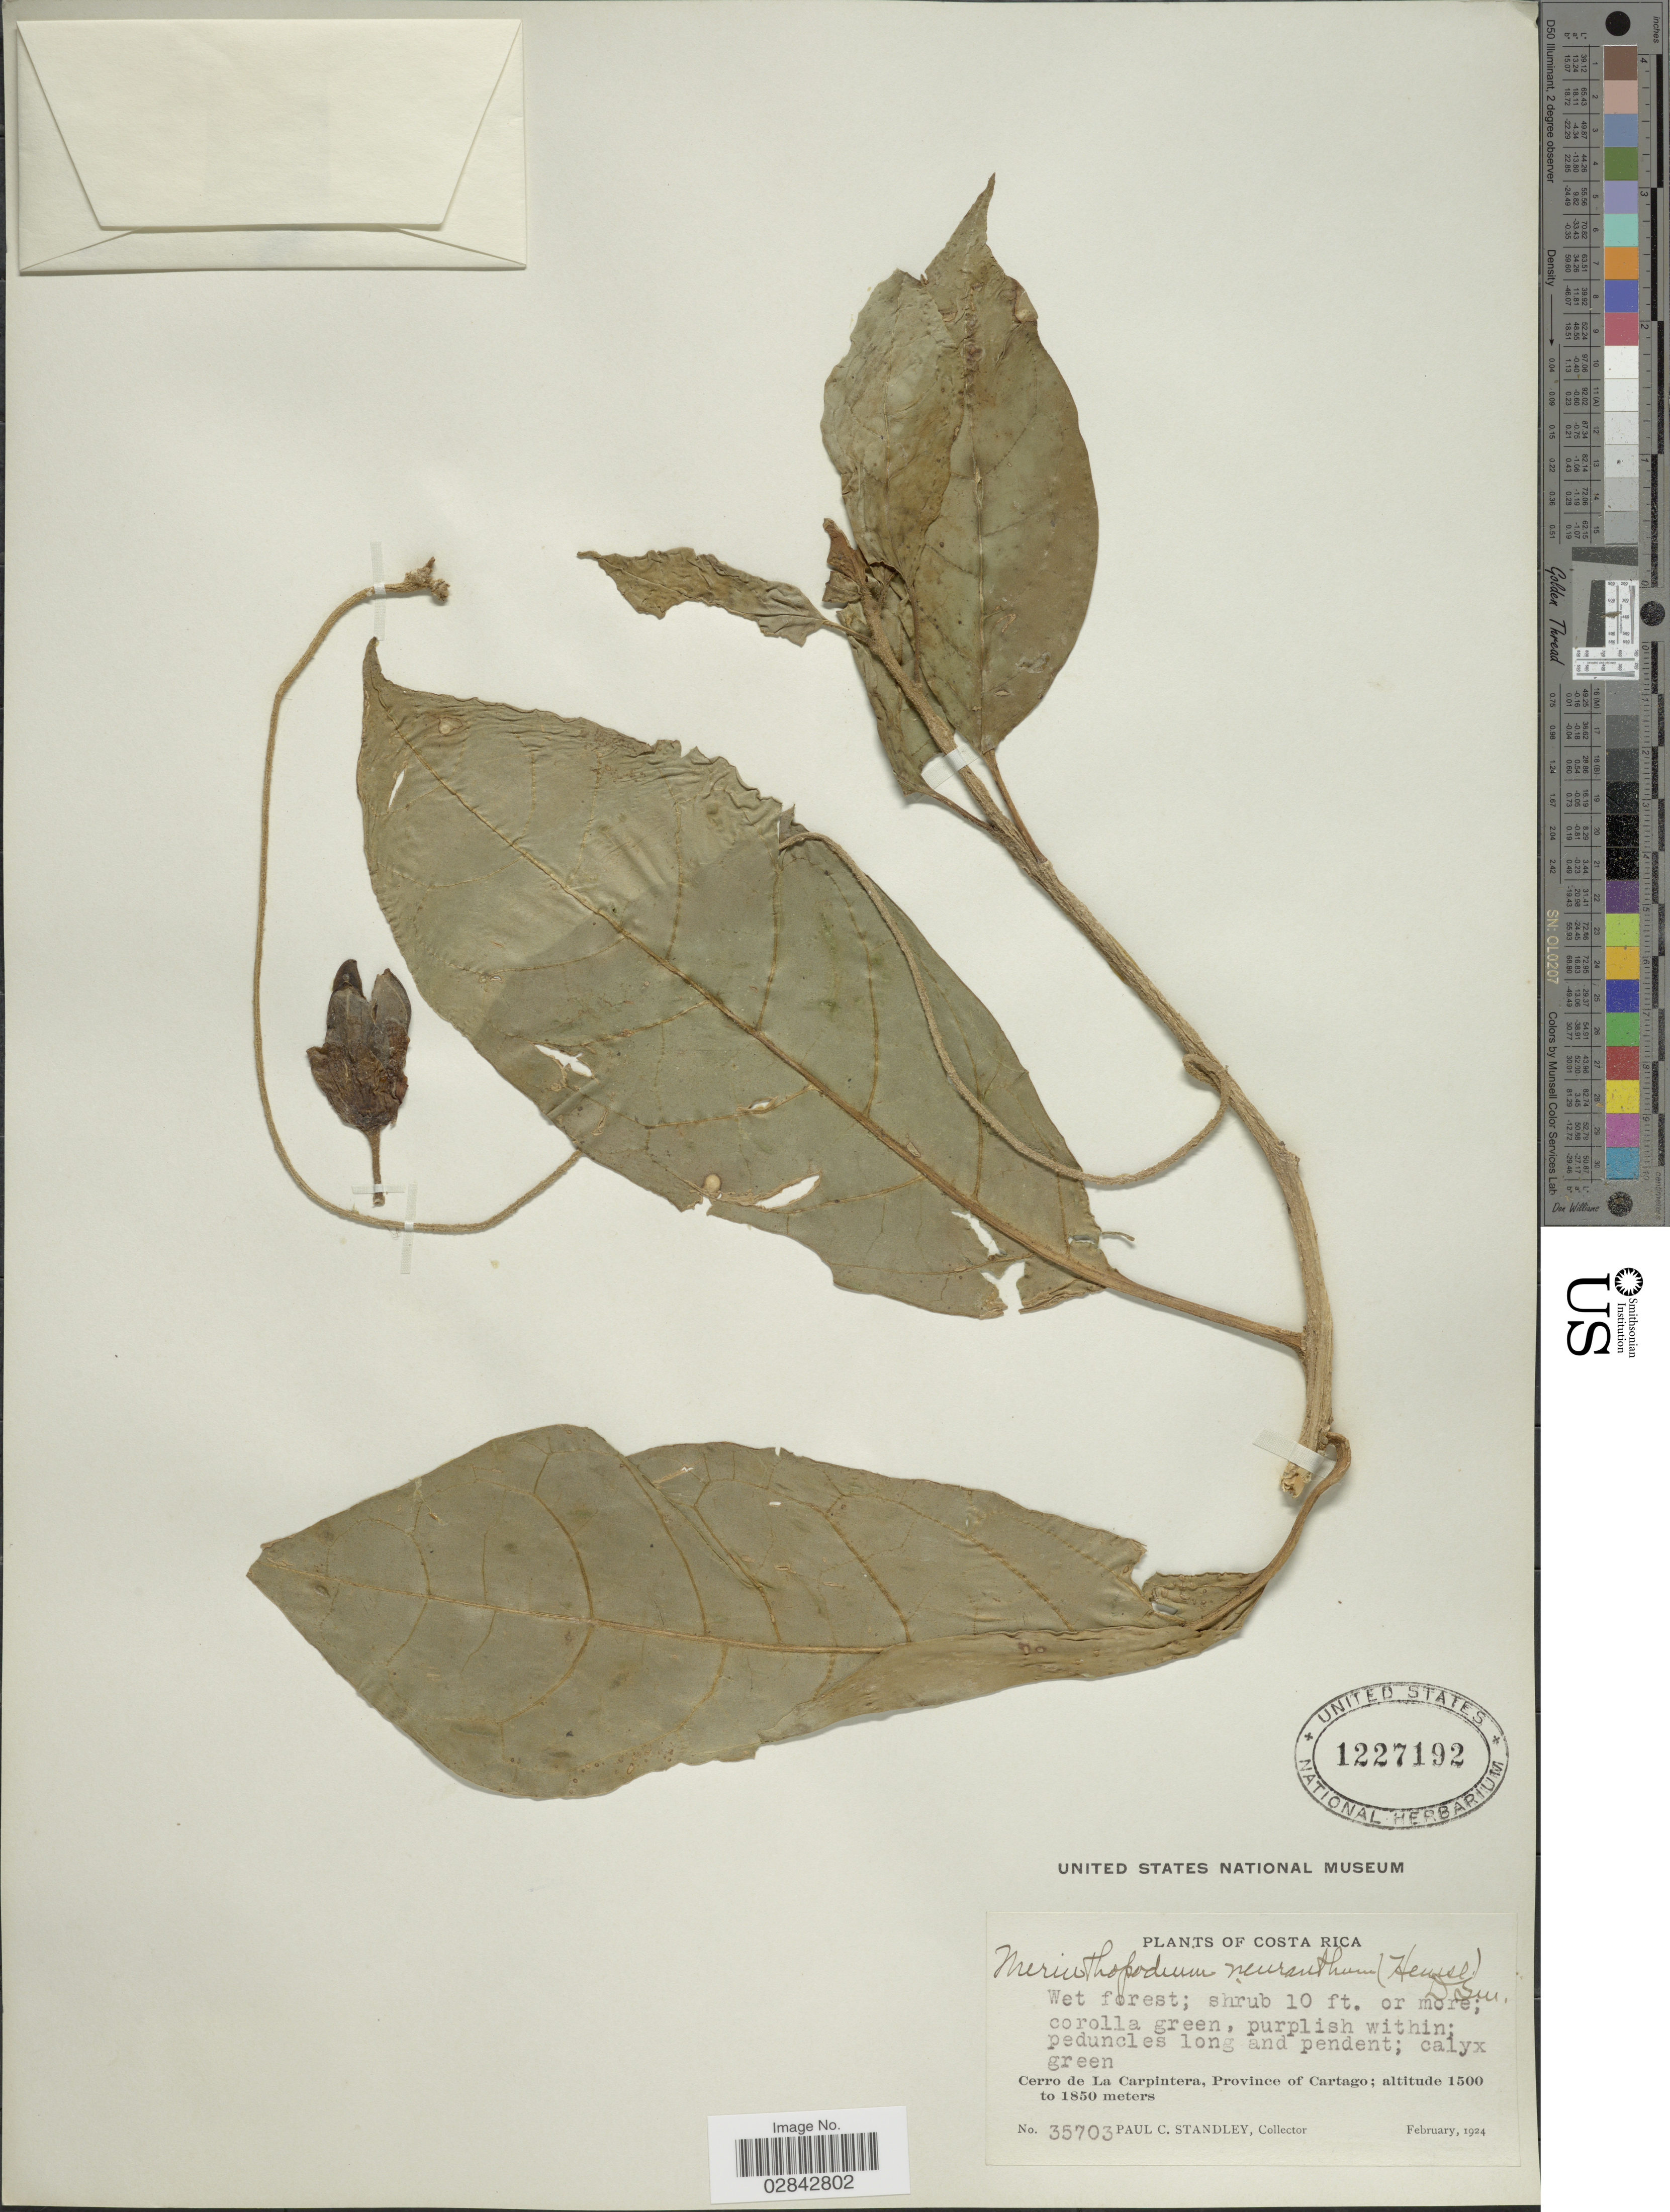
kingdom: Plantae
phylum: Tracheophyta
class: Magnoliopsida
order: Solanales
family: Solanaceae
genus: Markea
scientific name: Markea neurantha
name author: Hemsl.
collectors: P. C. Standley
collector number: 35703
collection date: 1924-02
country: Costa Rica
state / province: Cartago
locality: Cerro de La Carpintera.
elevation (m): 1500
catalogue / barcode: US 1227192